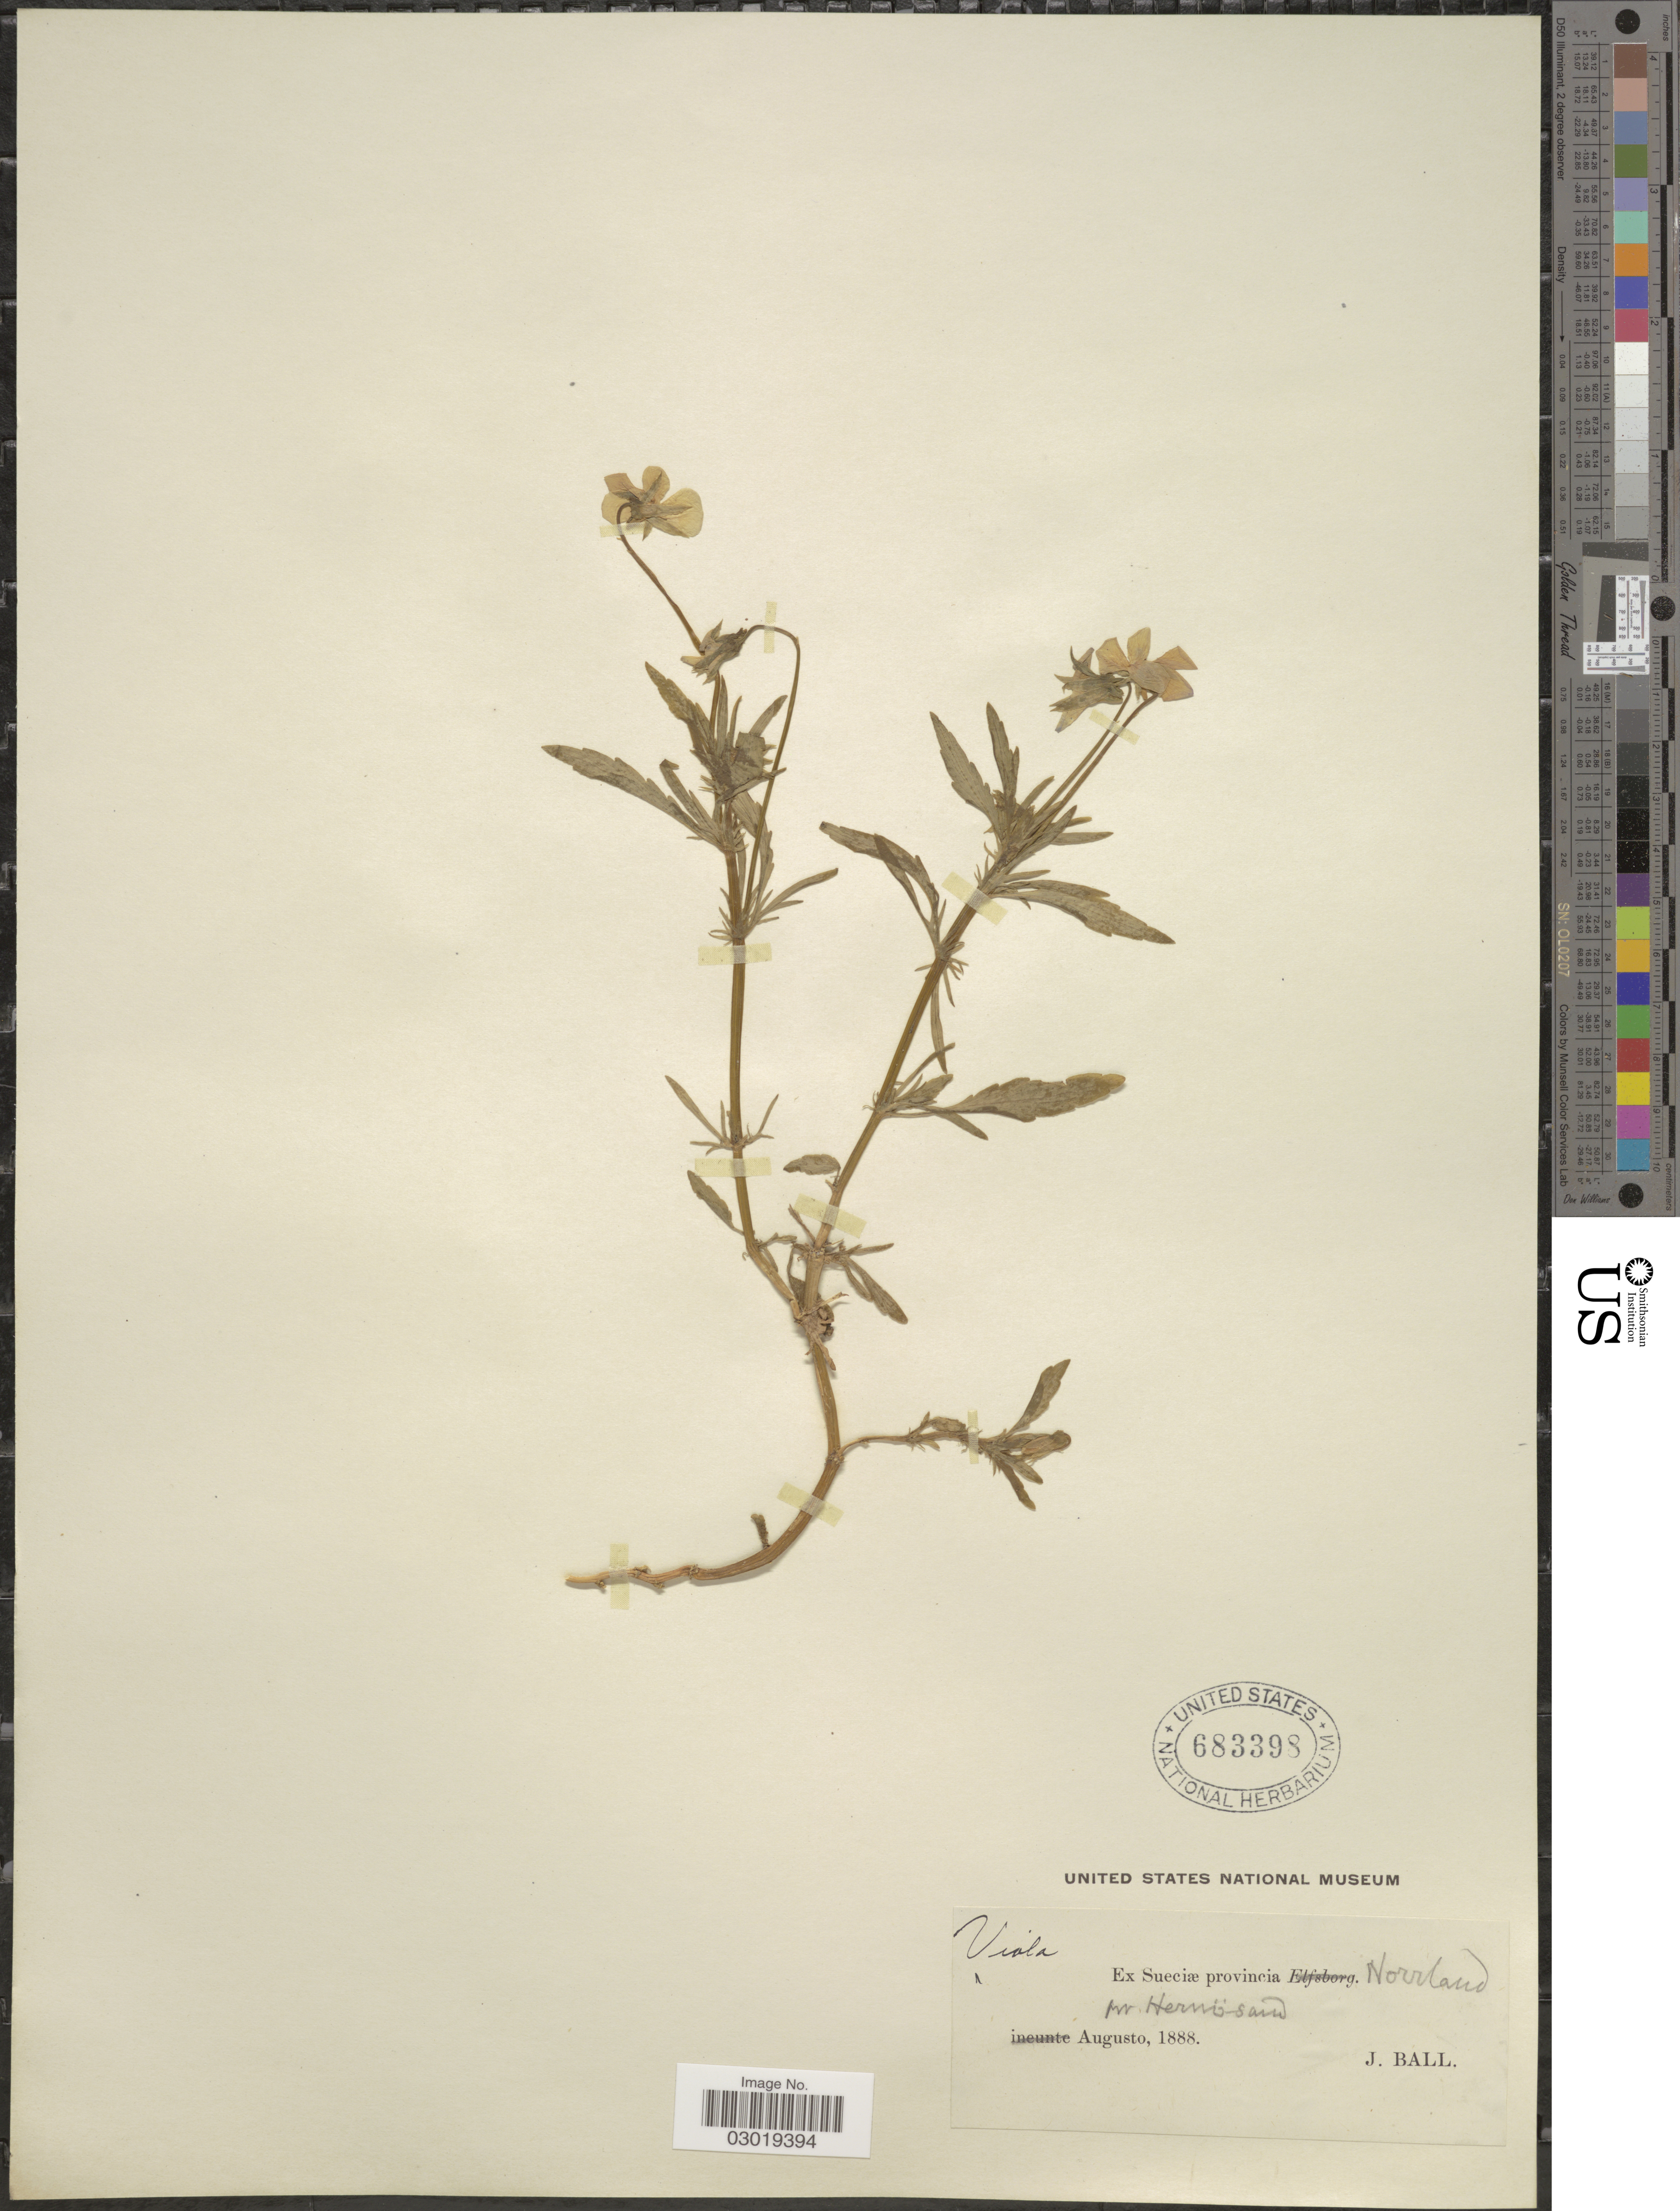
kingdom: Plantae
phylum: Tracheophyta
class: Magnoliopsida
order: Malpighiales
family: Violaceae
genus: Viola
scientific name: Viola sp.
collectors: J. Ball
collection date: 1888-08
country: Sweden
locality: Sueciæ provincia Norrland.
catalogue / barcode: US 683398